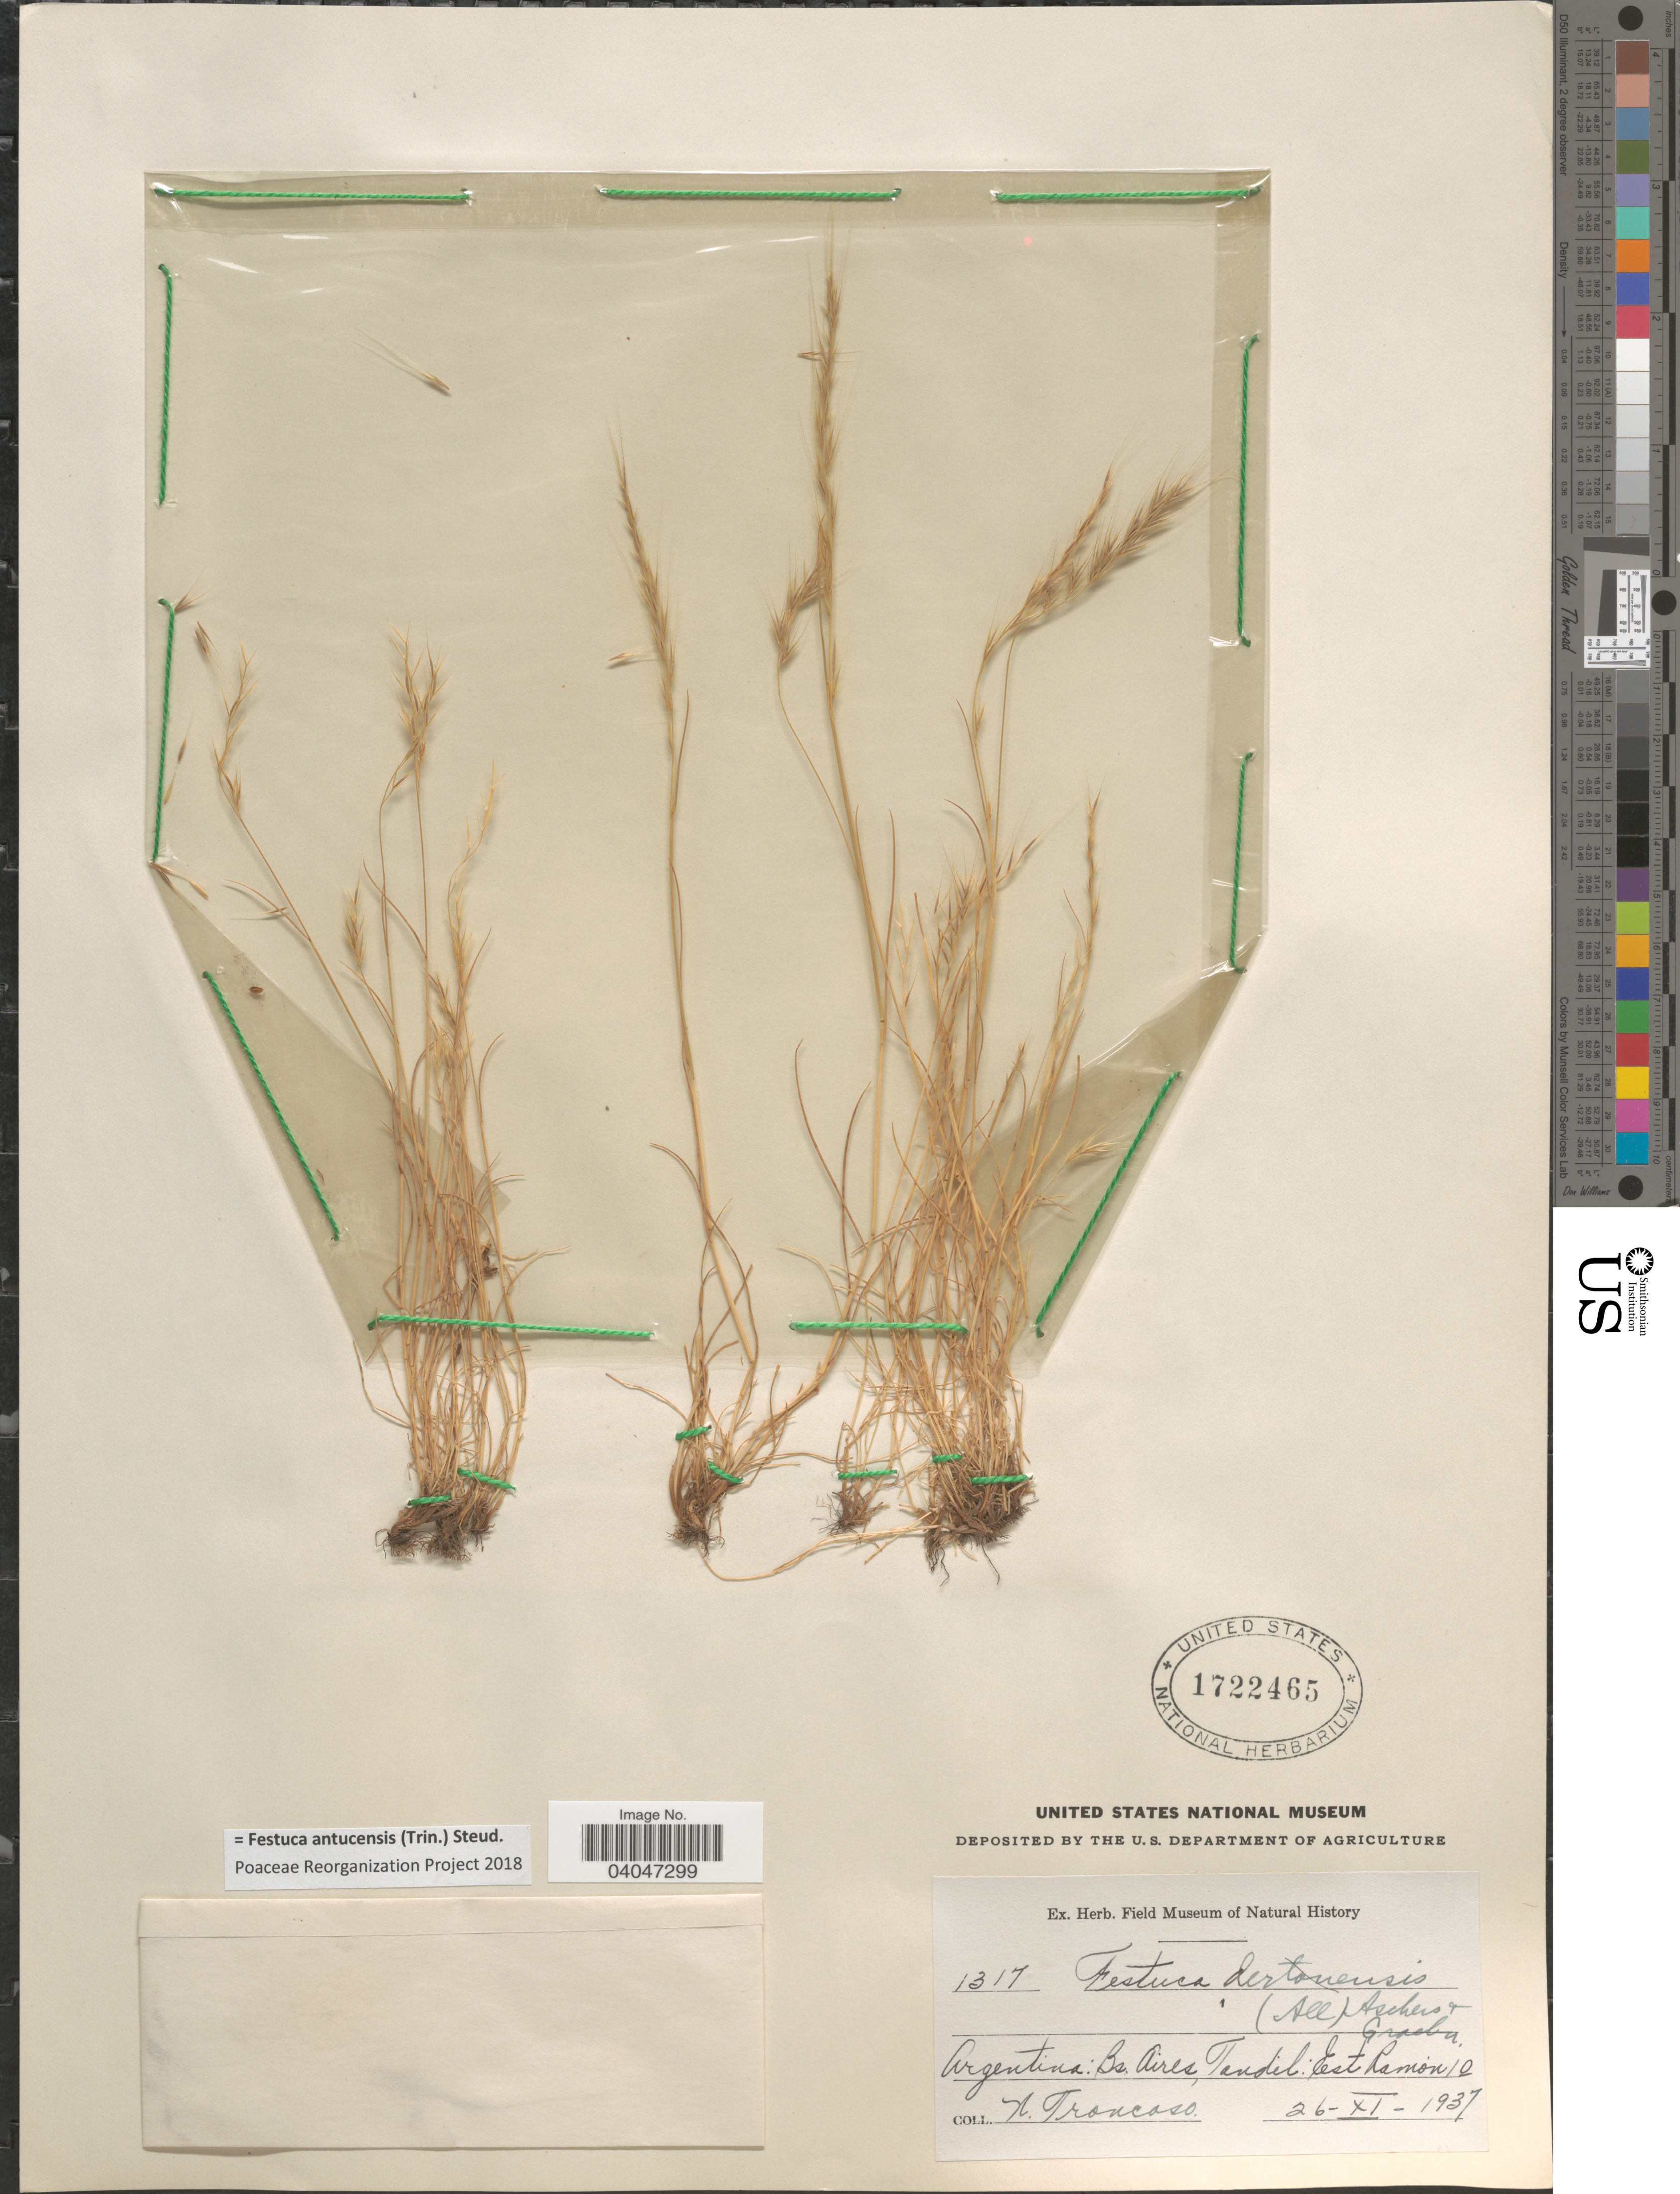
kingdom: Plantae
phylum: Tracheophyta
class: Liliopsida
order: Poales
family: Poaceae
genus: Festuca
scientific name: Festuca antucensis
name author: (Trin.) Steud.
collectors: N. Troncoso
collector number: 1317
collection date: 1937-11-26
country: Argentina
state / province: Buenos Aires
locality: Tandil: East Ramón 10.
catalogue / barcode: US 1722465